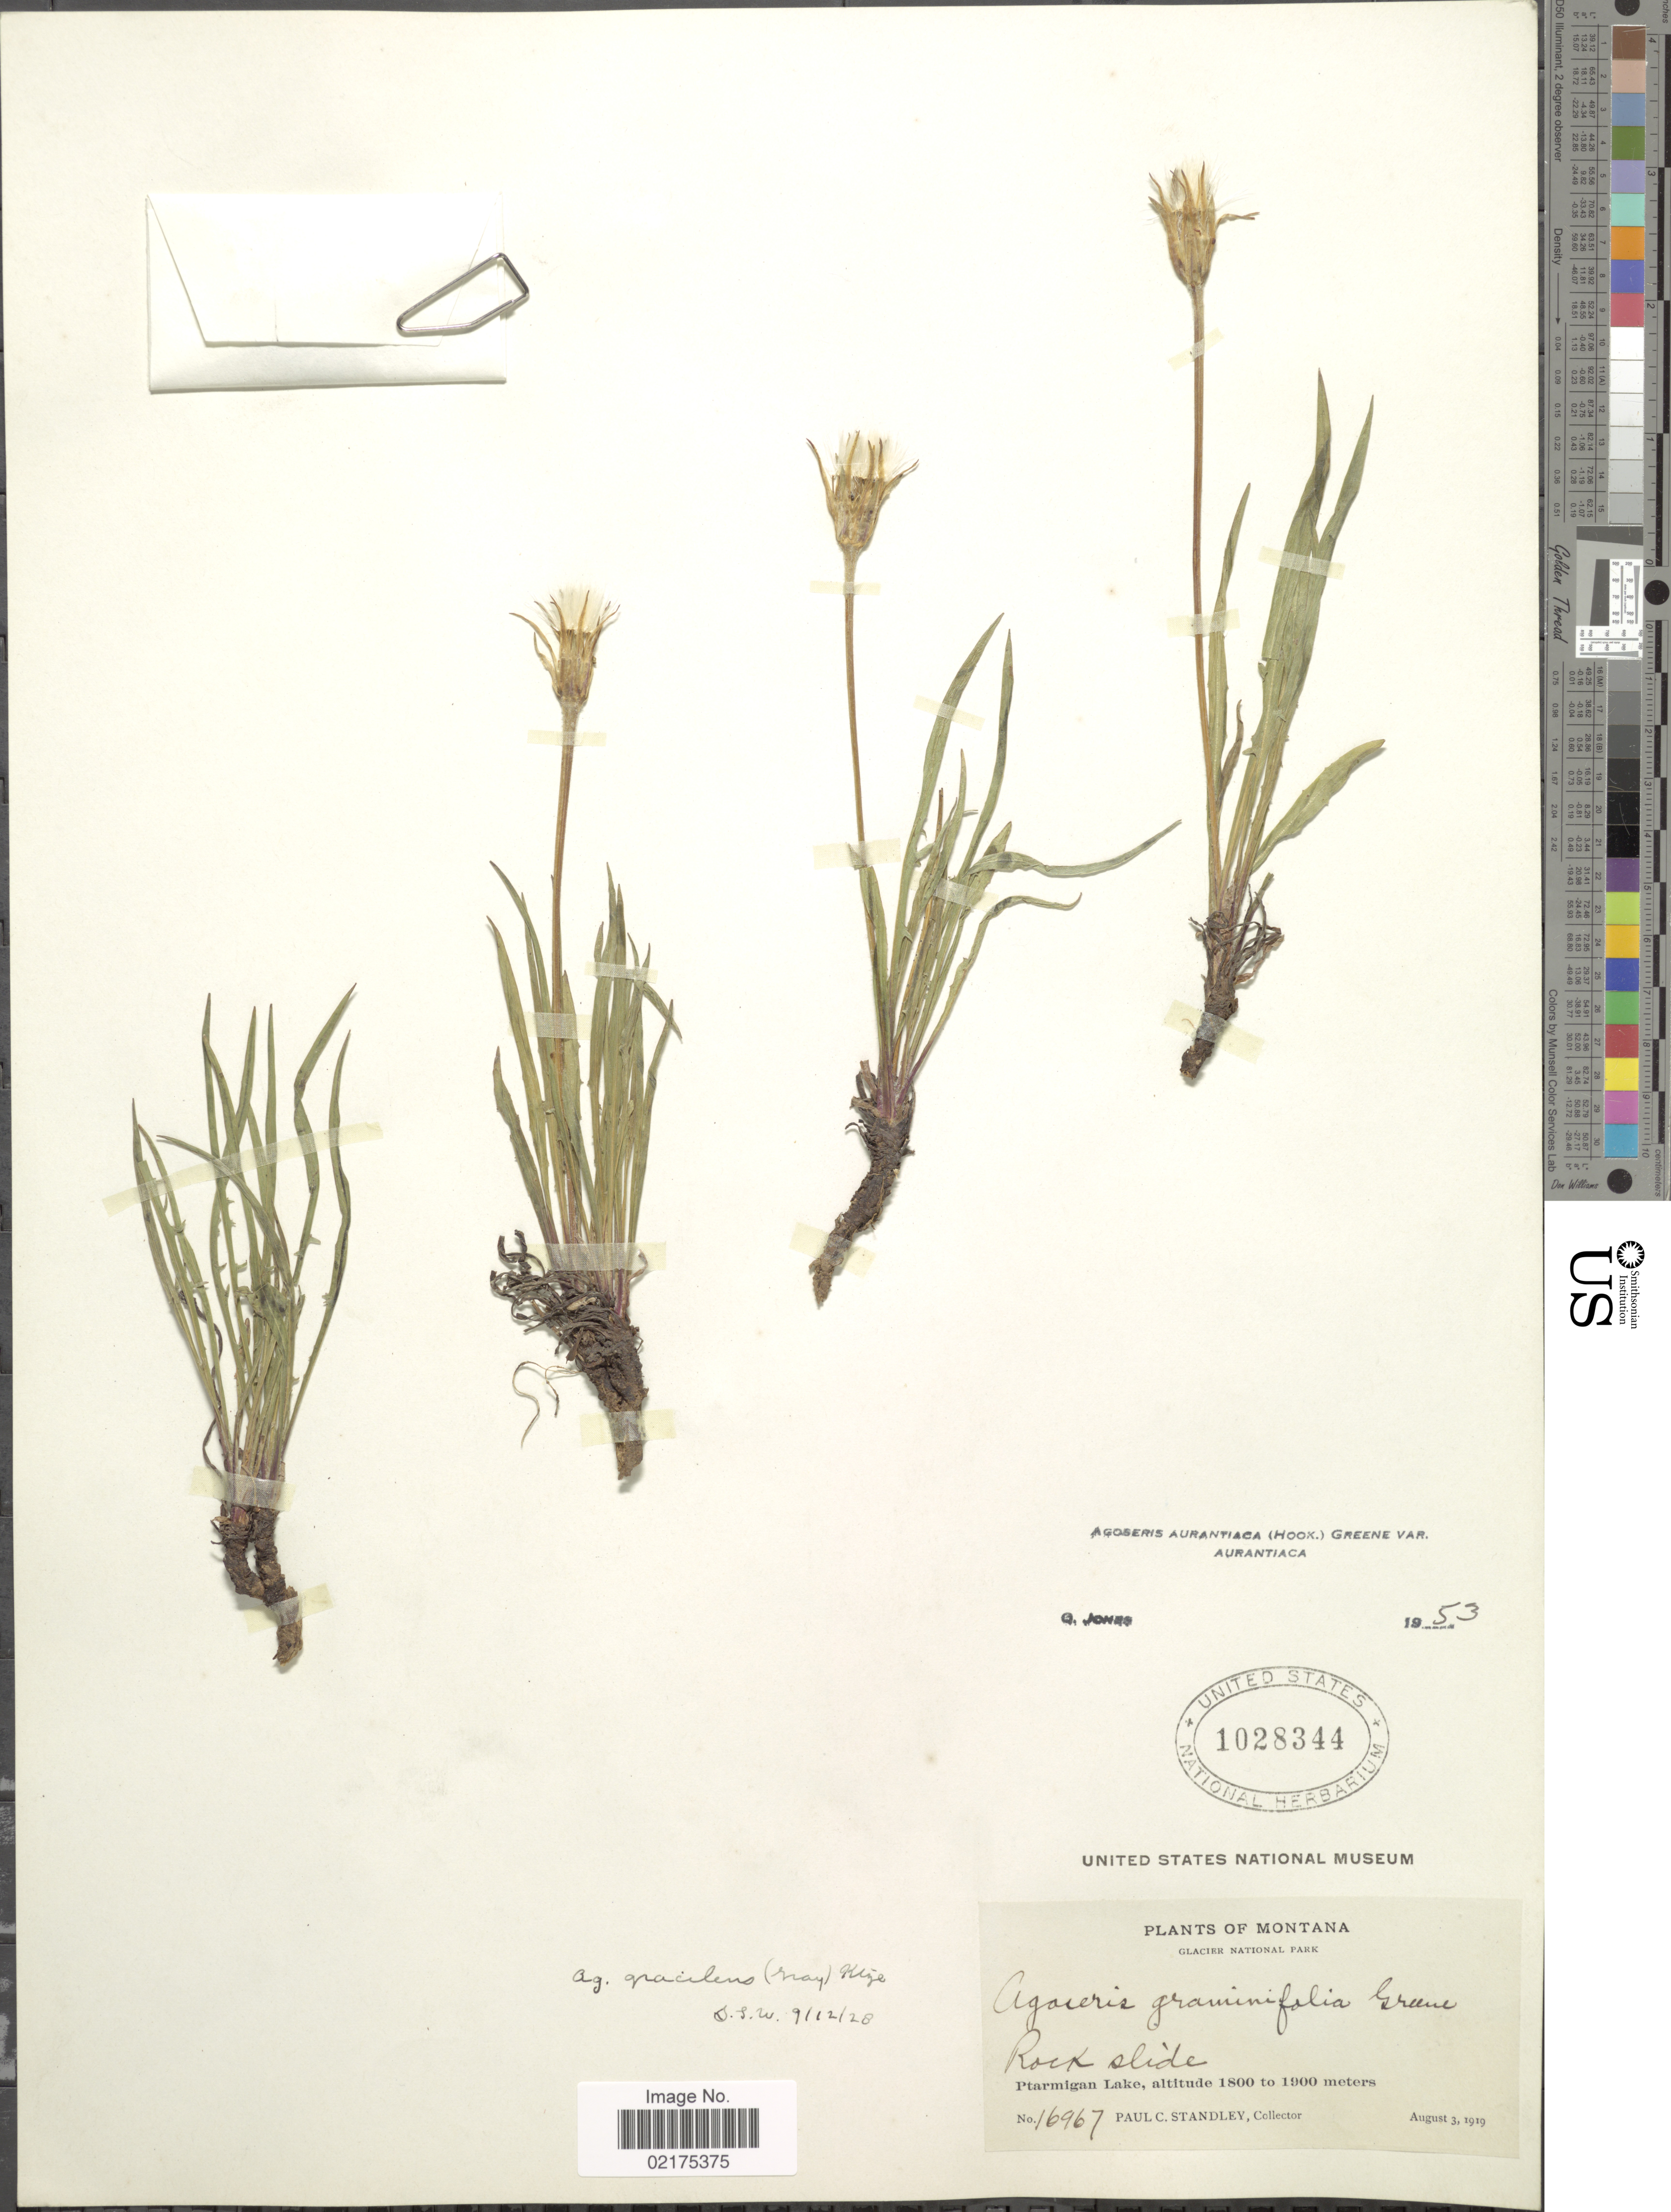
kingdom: Plantae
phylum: Tracheophyta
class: Magnoliopsida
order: Asterales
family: Asteraceae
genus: Agoseris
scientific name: Agoseris aurantiaca var. aurantiaca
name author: (Hook.) Greene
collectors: P. C. Standley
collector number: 16967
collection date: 1919-08-03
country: United States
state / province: Montana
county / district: Glacier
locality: Glacier National Park, Ptarmigan Lake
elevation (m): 1800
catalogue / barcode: US 1028344